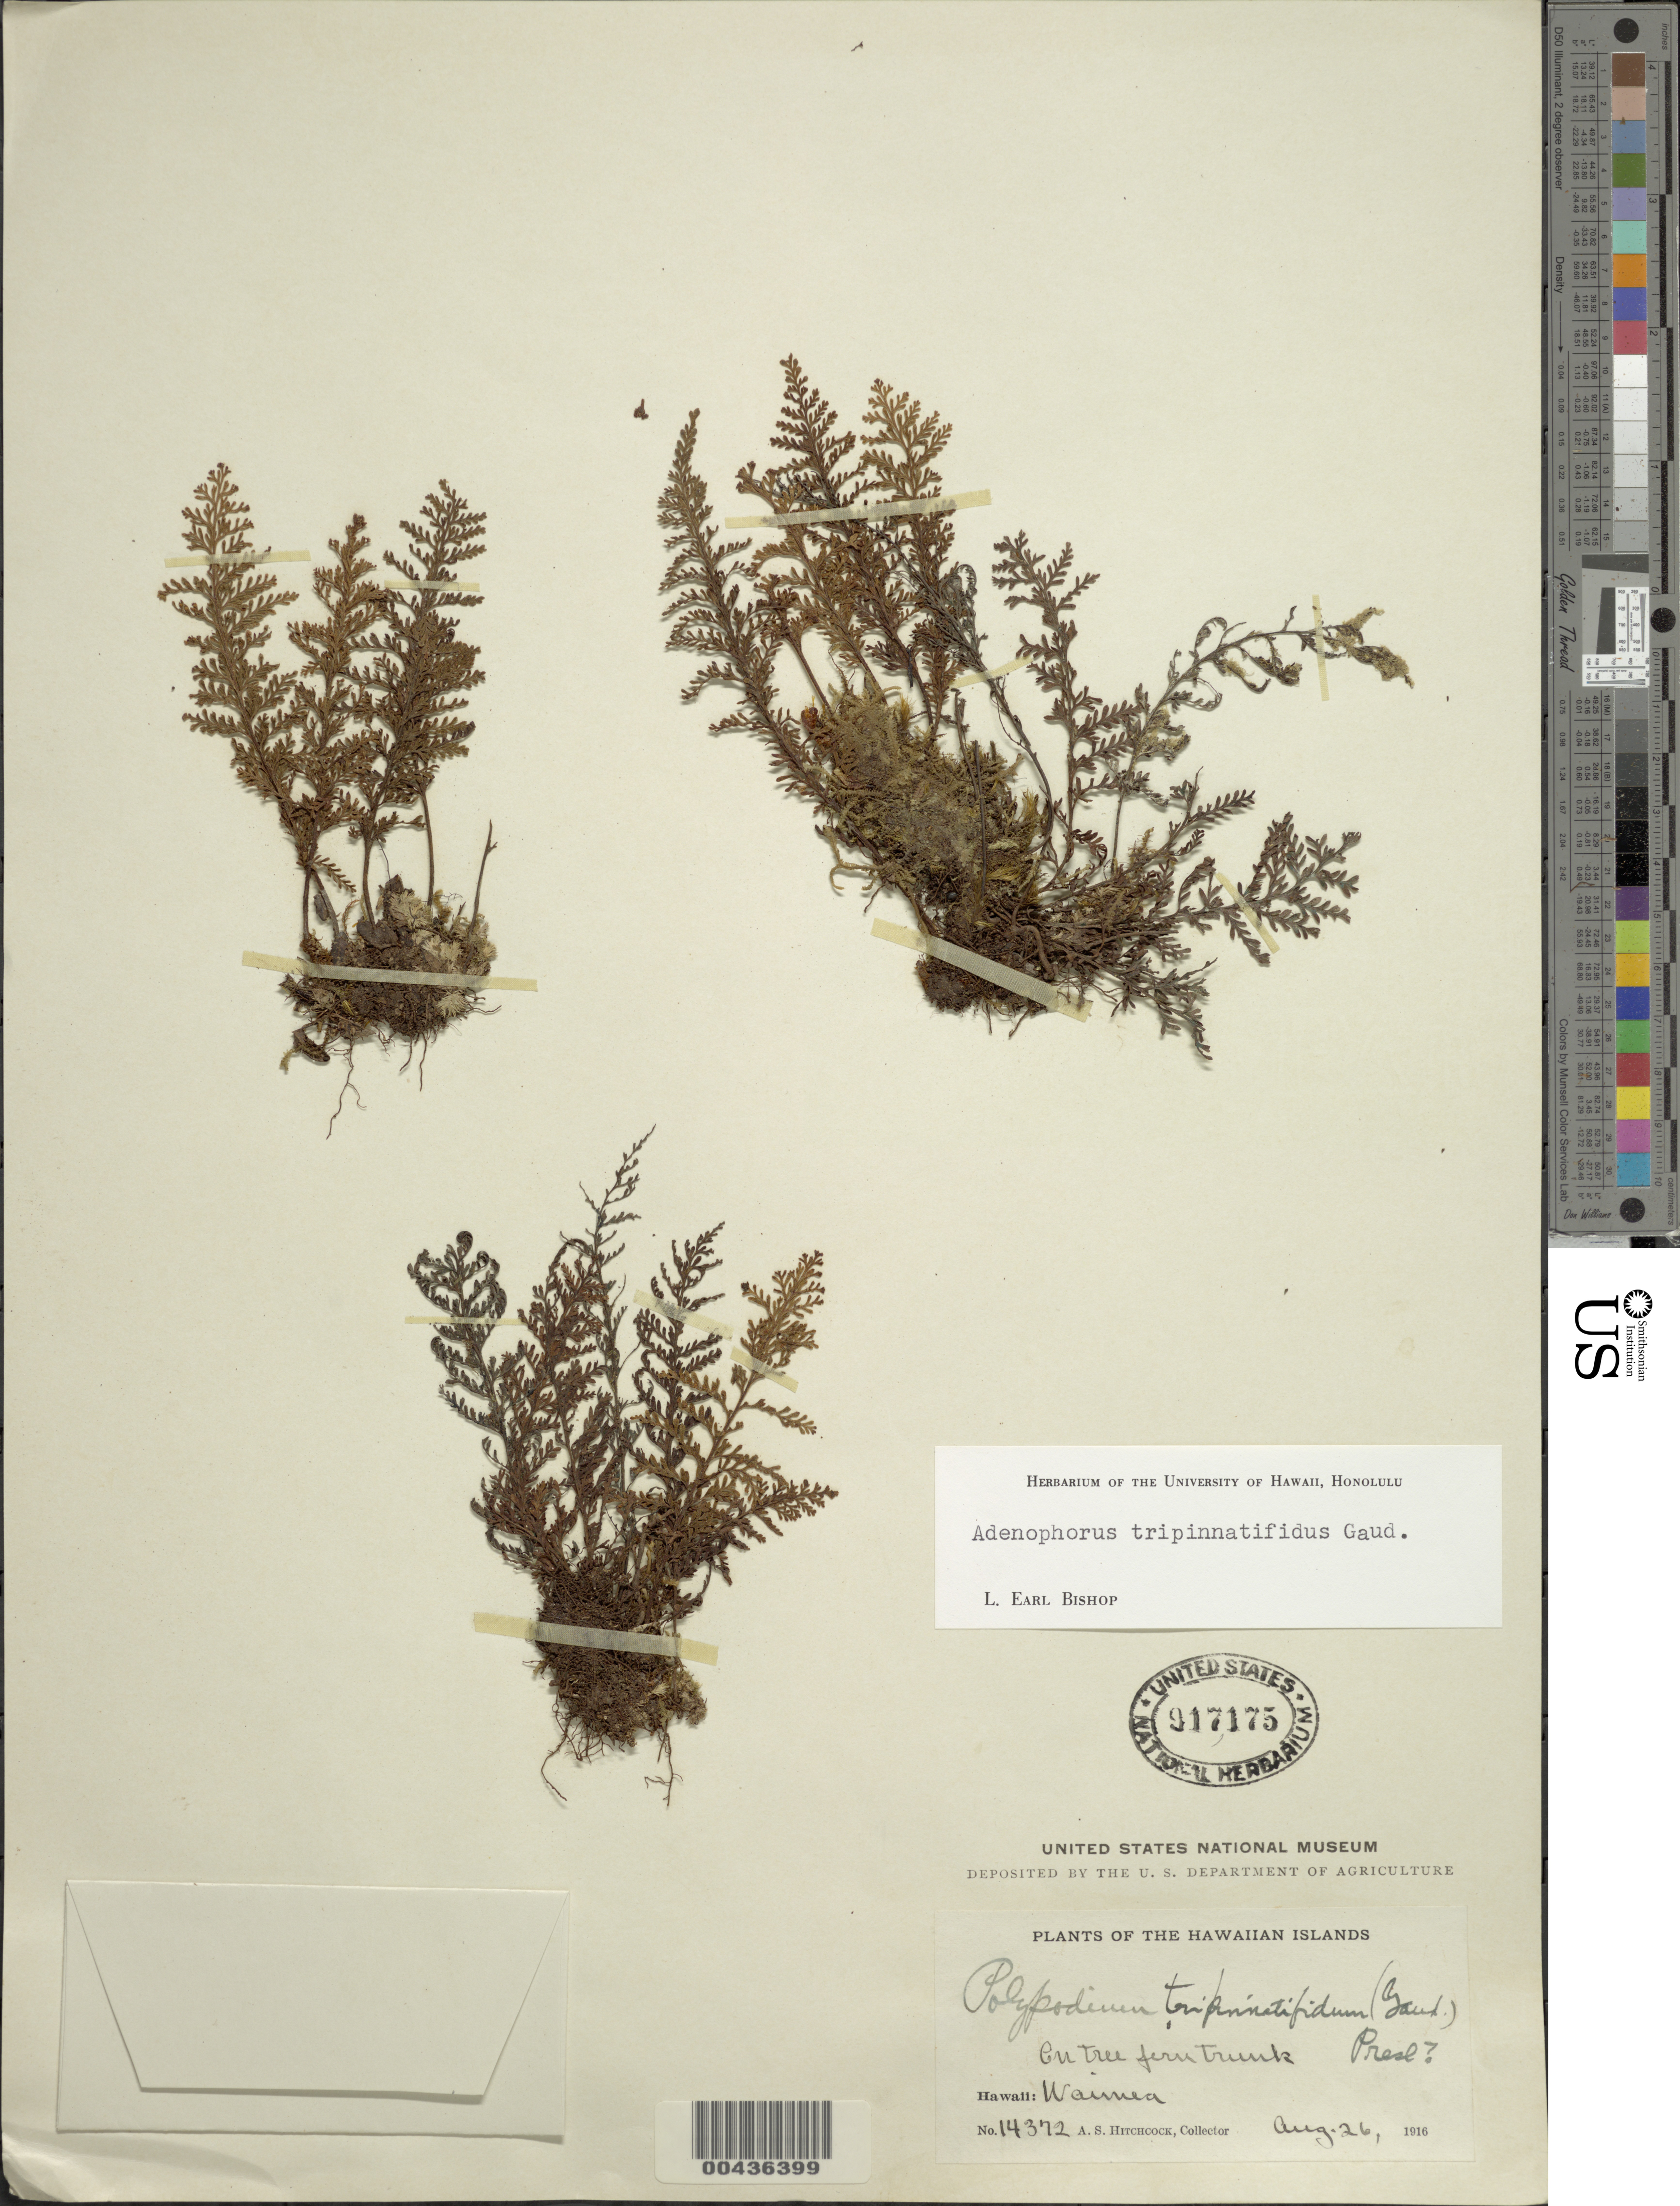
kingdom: Plantae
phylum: Tracheophyta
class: Polypodiopsida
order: Polypodiales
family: Polypodiaceae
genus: Adenophorus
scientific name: Adenophorus tripinnatifidus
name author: Gaudich.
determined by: Bishop, L. E.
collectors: A. S. Hitchcock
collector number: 14372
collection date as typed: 26 Aug 1916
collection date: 1916-08-26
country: United States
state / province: Hawaii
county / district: Hawaii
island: Hawaii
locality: Waimea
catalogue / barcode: US 917175